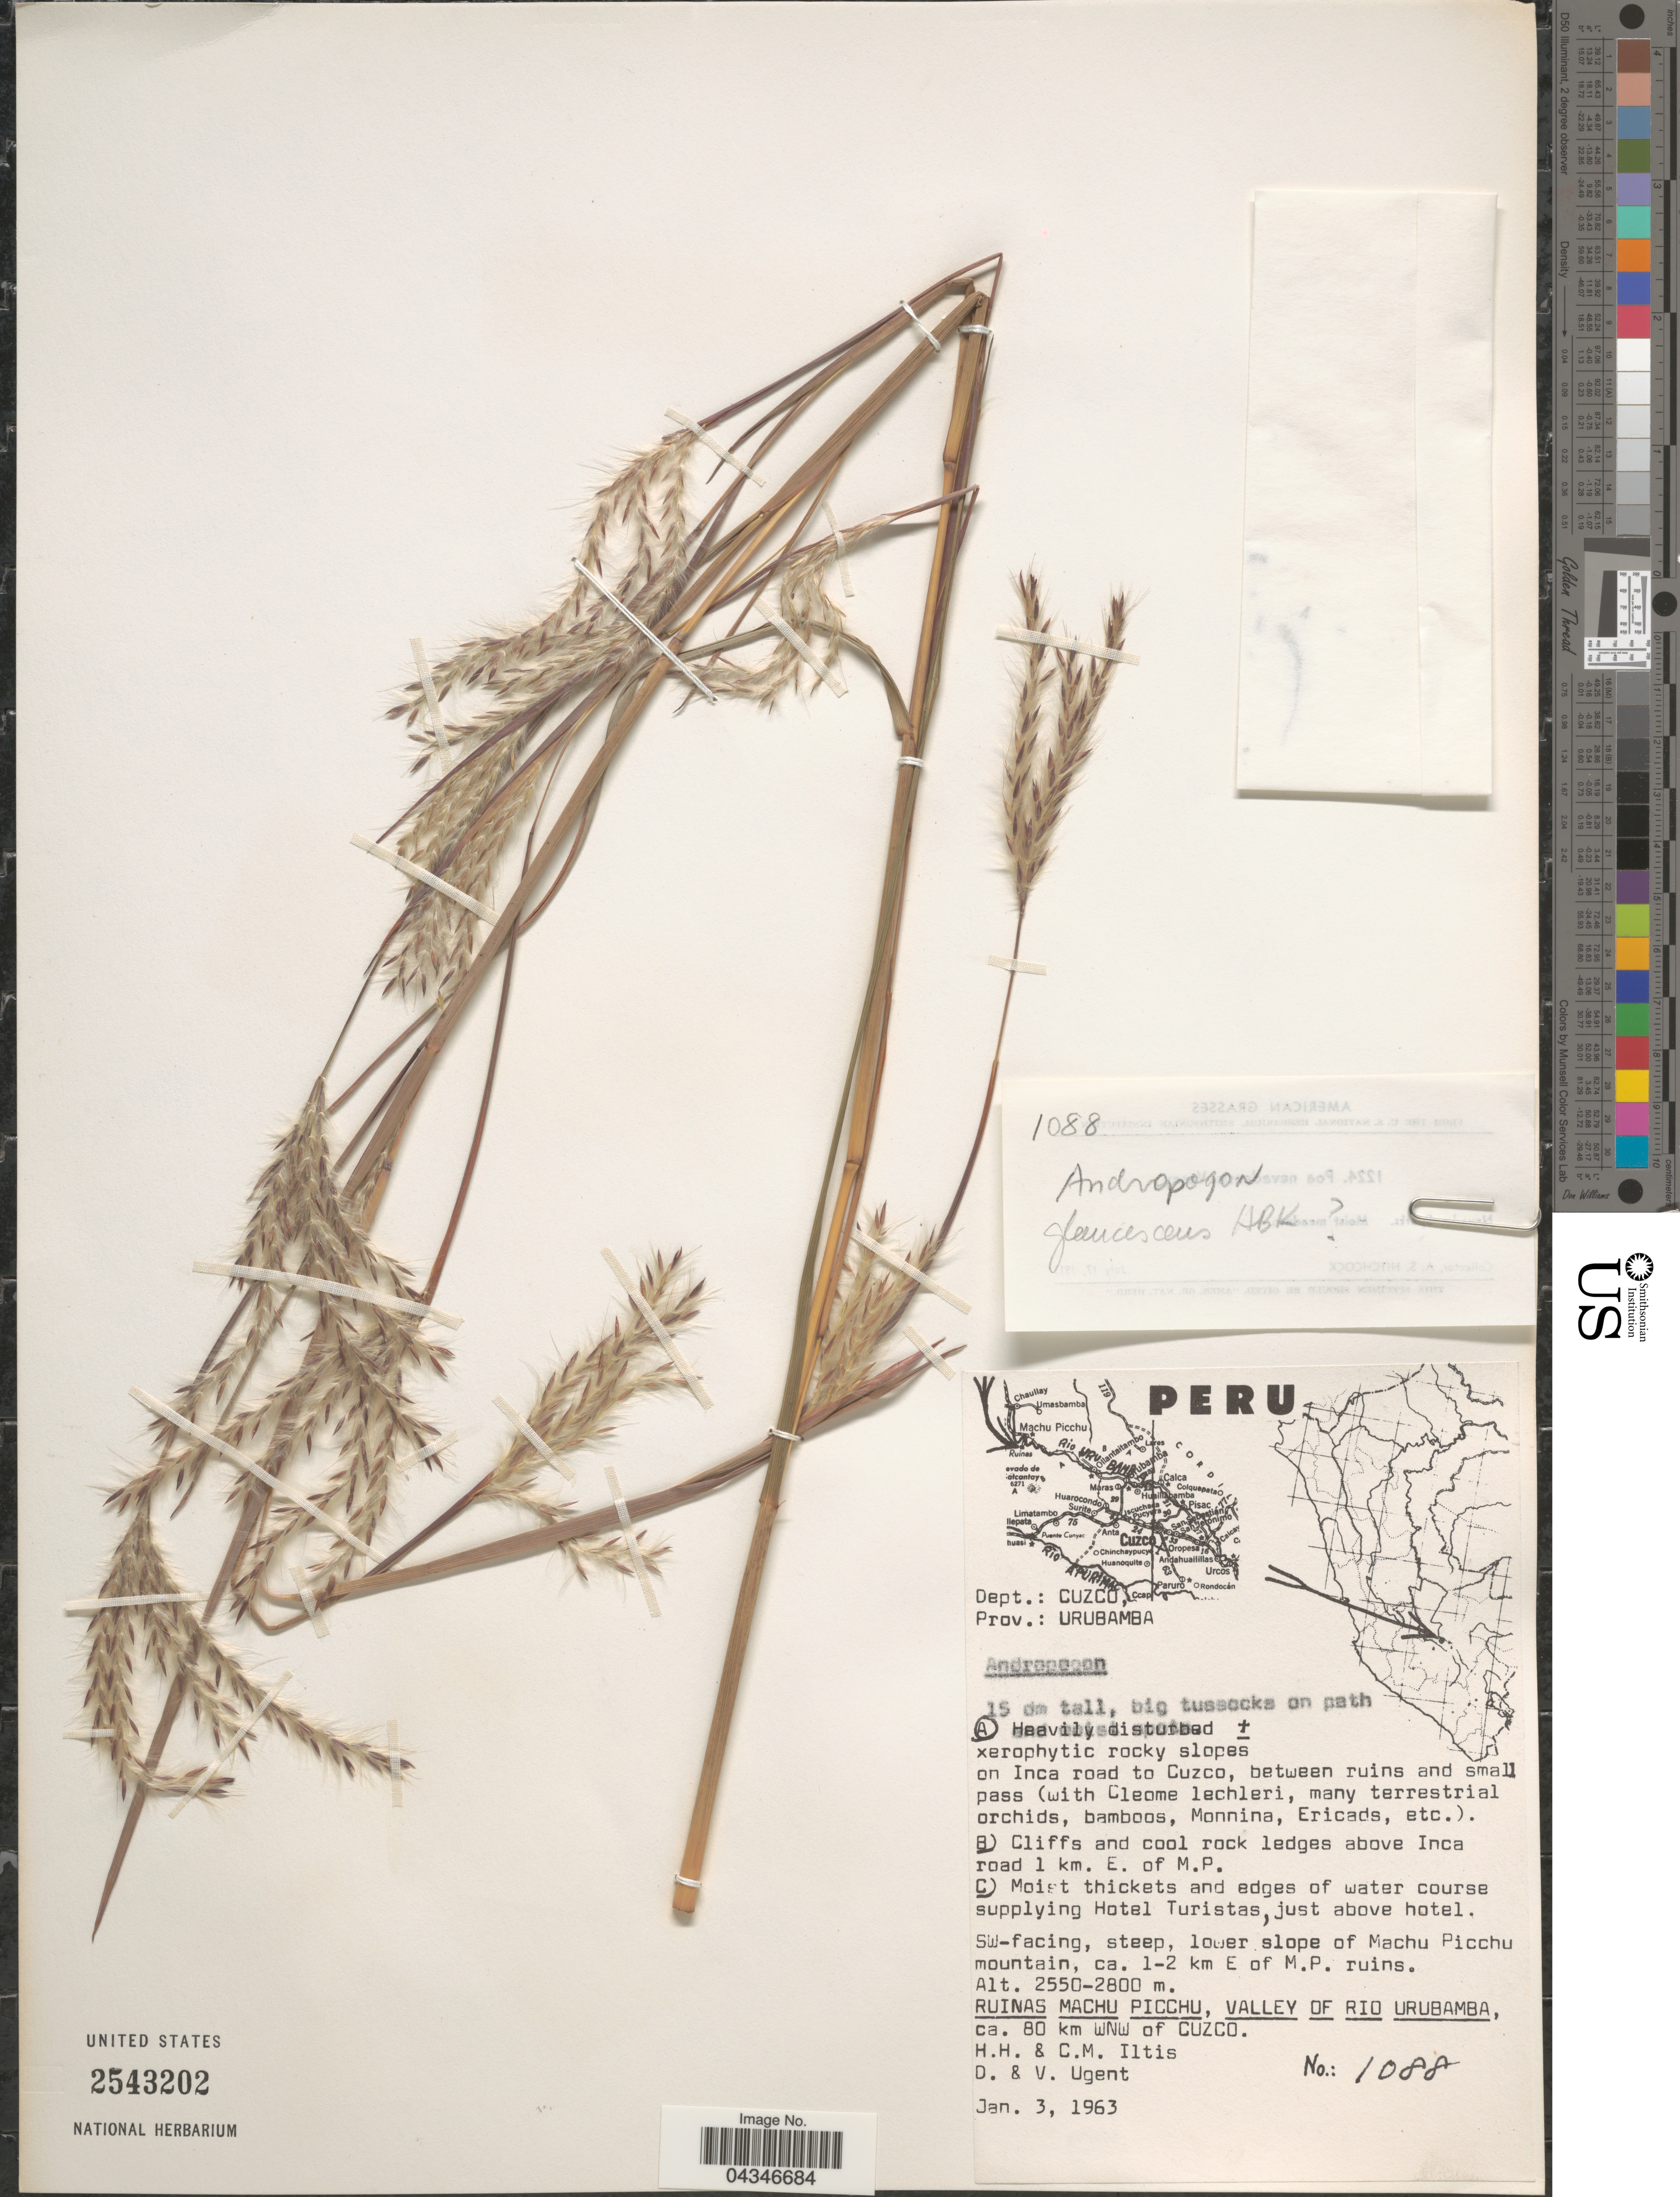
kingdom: Plantae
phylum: Tracheophyta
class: Liliopsida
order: Poales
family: Poaceae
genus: Andropogon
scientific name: Andropogon sp.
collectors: H. H. Iltis, C. M Iltis, D. Ugent & V. Ugent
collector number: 1088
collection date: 1963-01-03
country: Peru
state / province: Cusco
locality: Dept.: Cuzco, Prov.: Urubamba. SW-facing, steep, lower slope of Machu Picchu mountain, ca. 1-2 km E of M. P. ruins.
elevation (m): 2550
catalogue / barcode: US 2543202